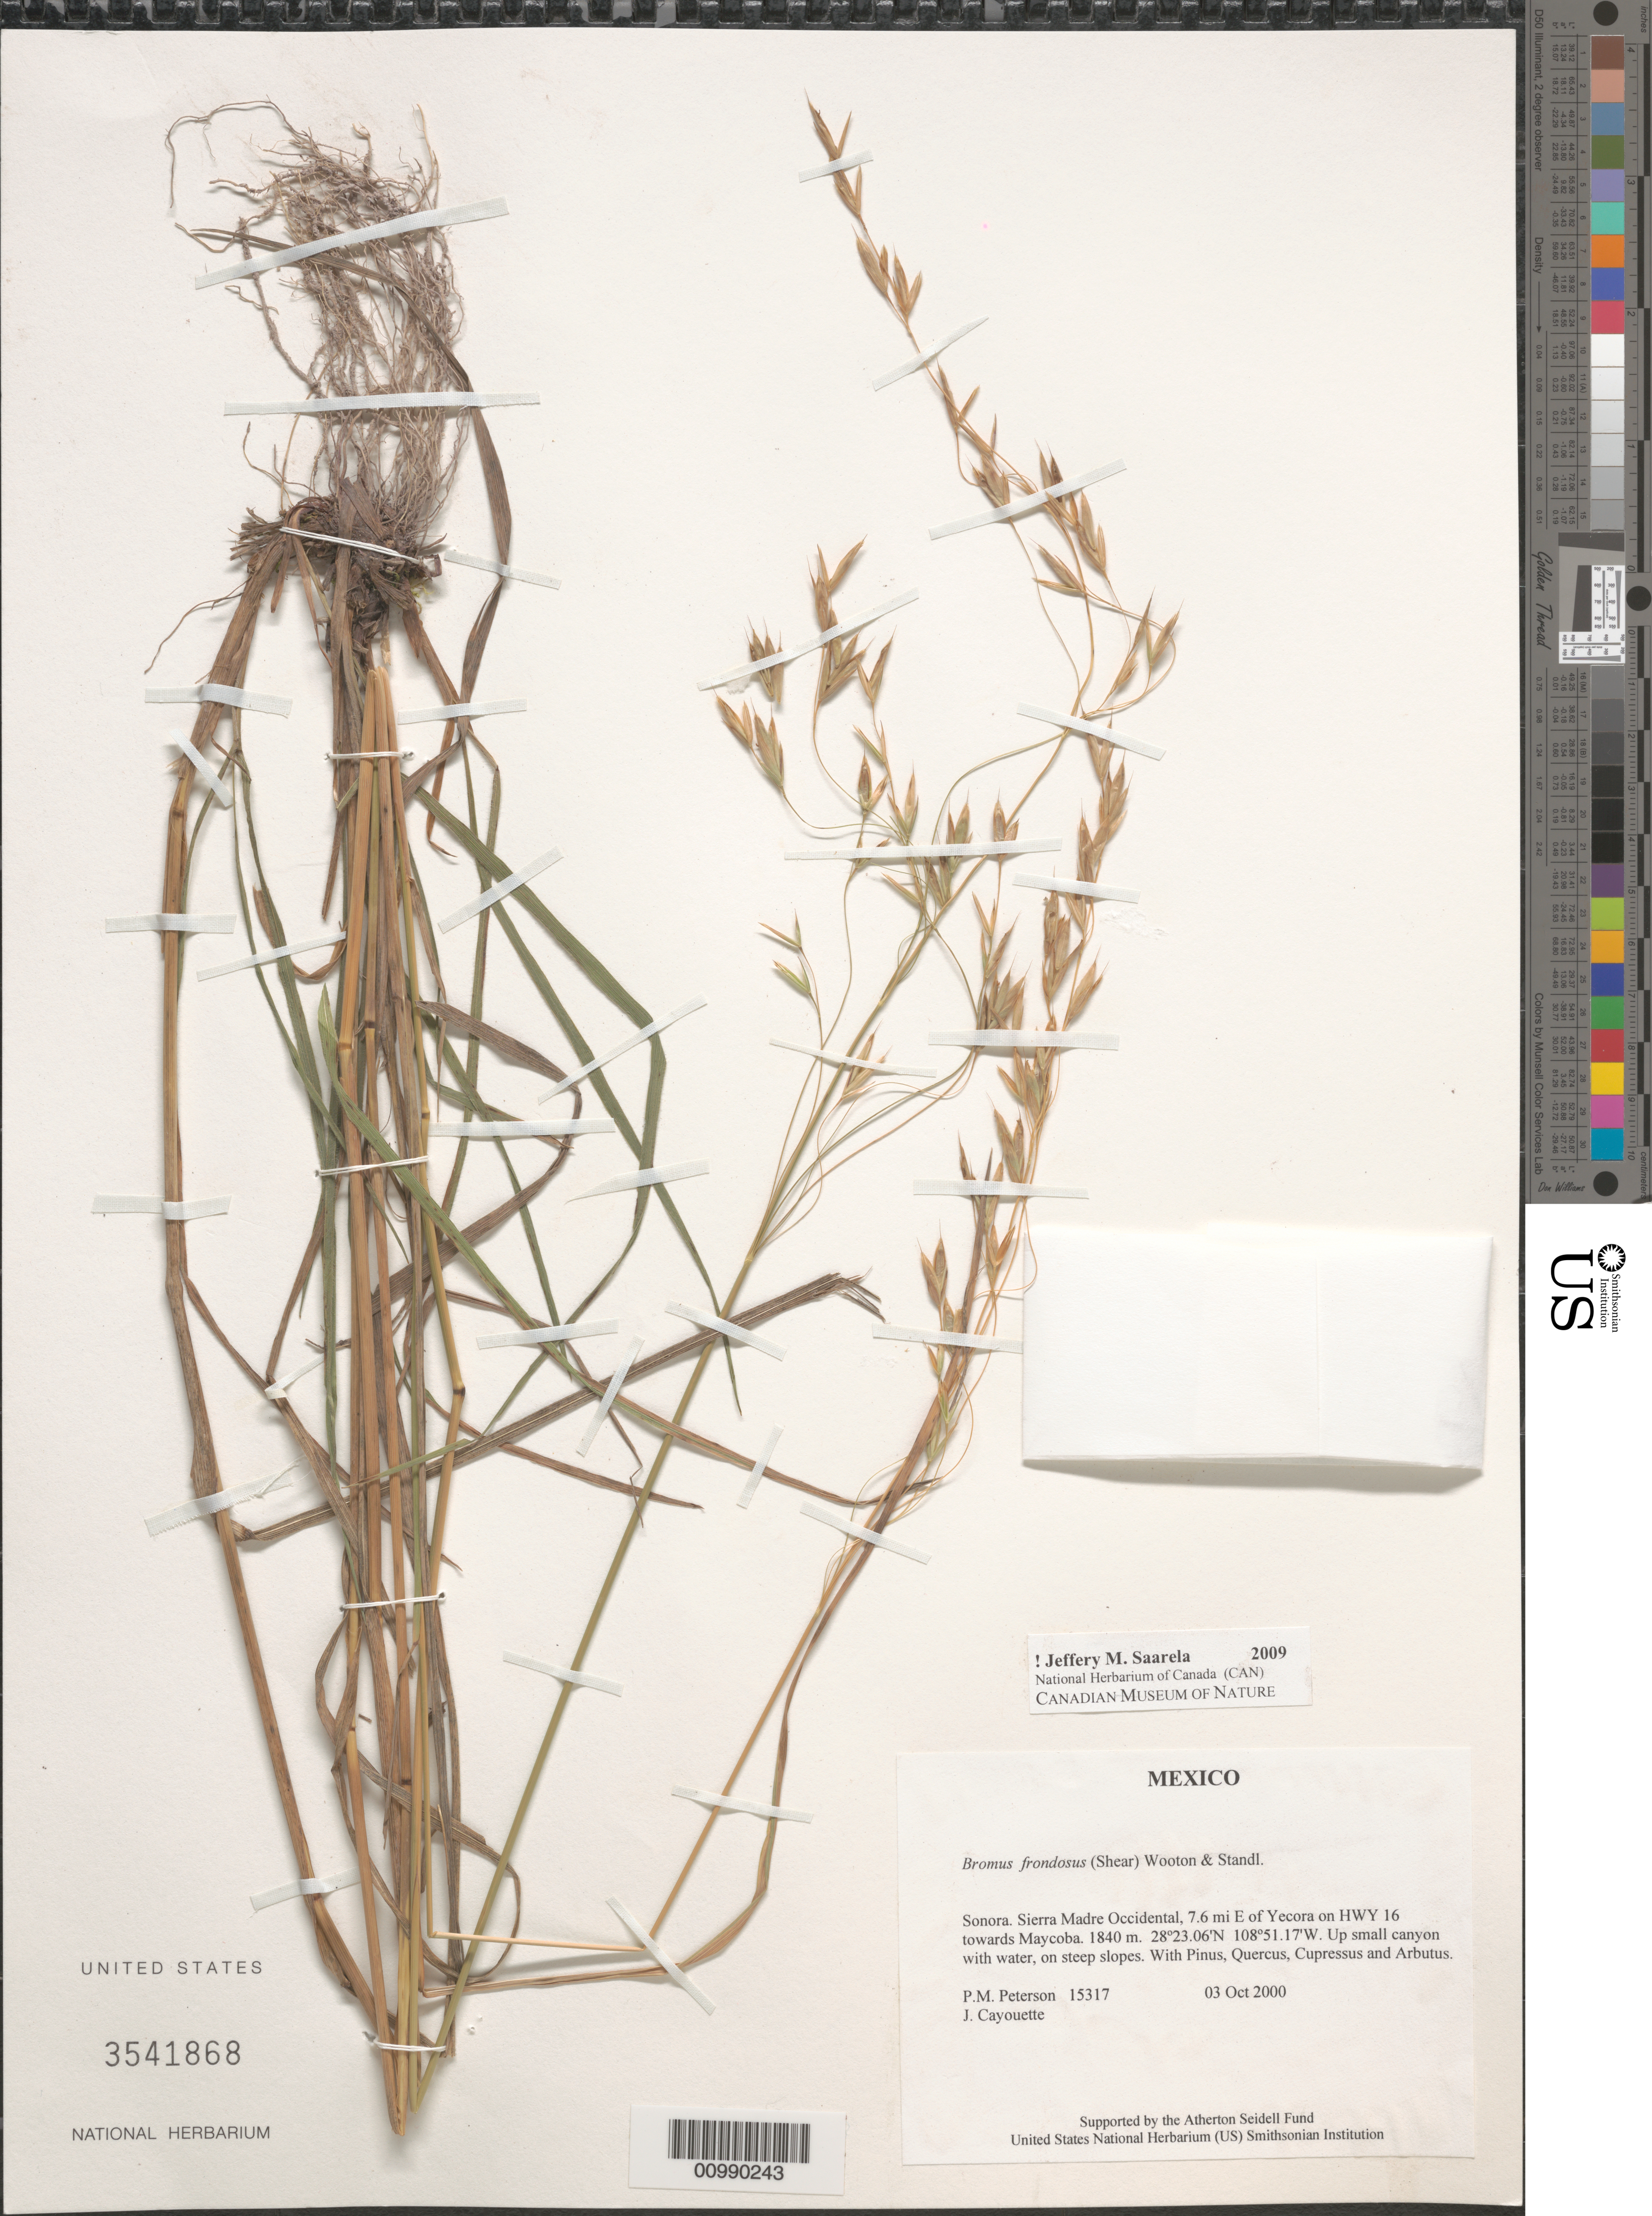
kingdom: Plantae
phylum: Tracheophyta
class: Liliopsida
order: Poales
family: Poaceae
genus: Bromus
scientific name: Bromus frondosus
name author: (Shear) Wooton & Standl.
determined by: Saarela, J. M., (CAN), Canadian Museum of Nature (CANADA)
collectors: P. M. Peterson & J. Cayouette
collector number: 15317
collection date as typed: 03 Oct 2000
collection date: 2000-10-03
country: Mexico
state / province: Sonora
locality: Sierra Madre Occidental, 7.6 mi E of Yecora on HWY 16 towards Maycoba.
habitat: Up small canyon with water, on steep slopes.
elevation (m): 1840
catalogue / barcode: US 3541868